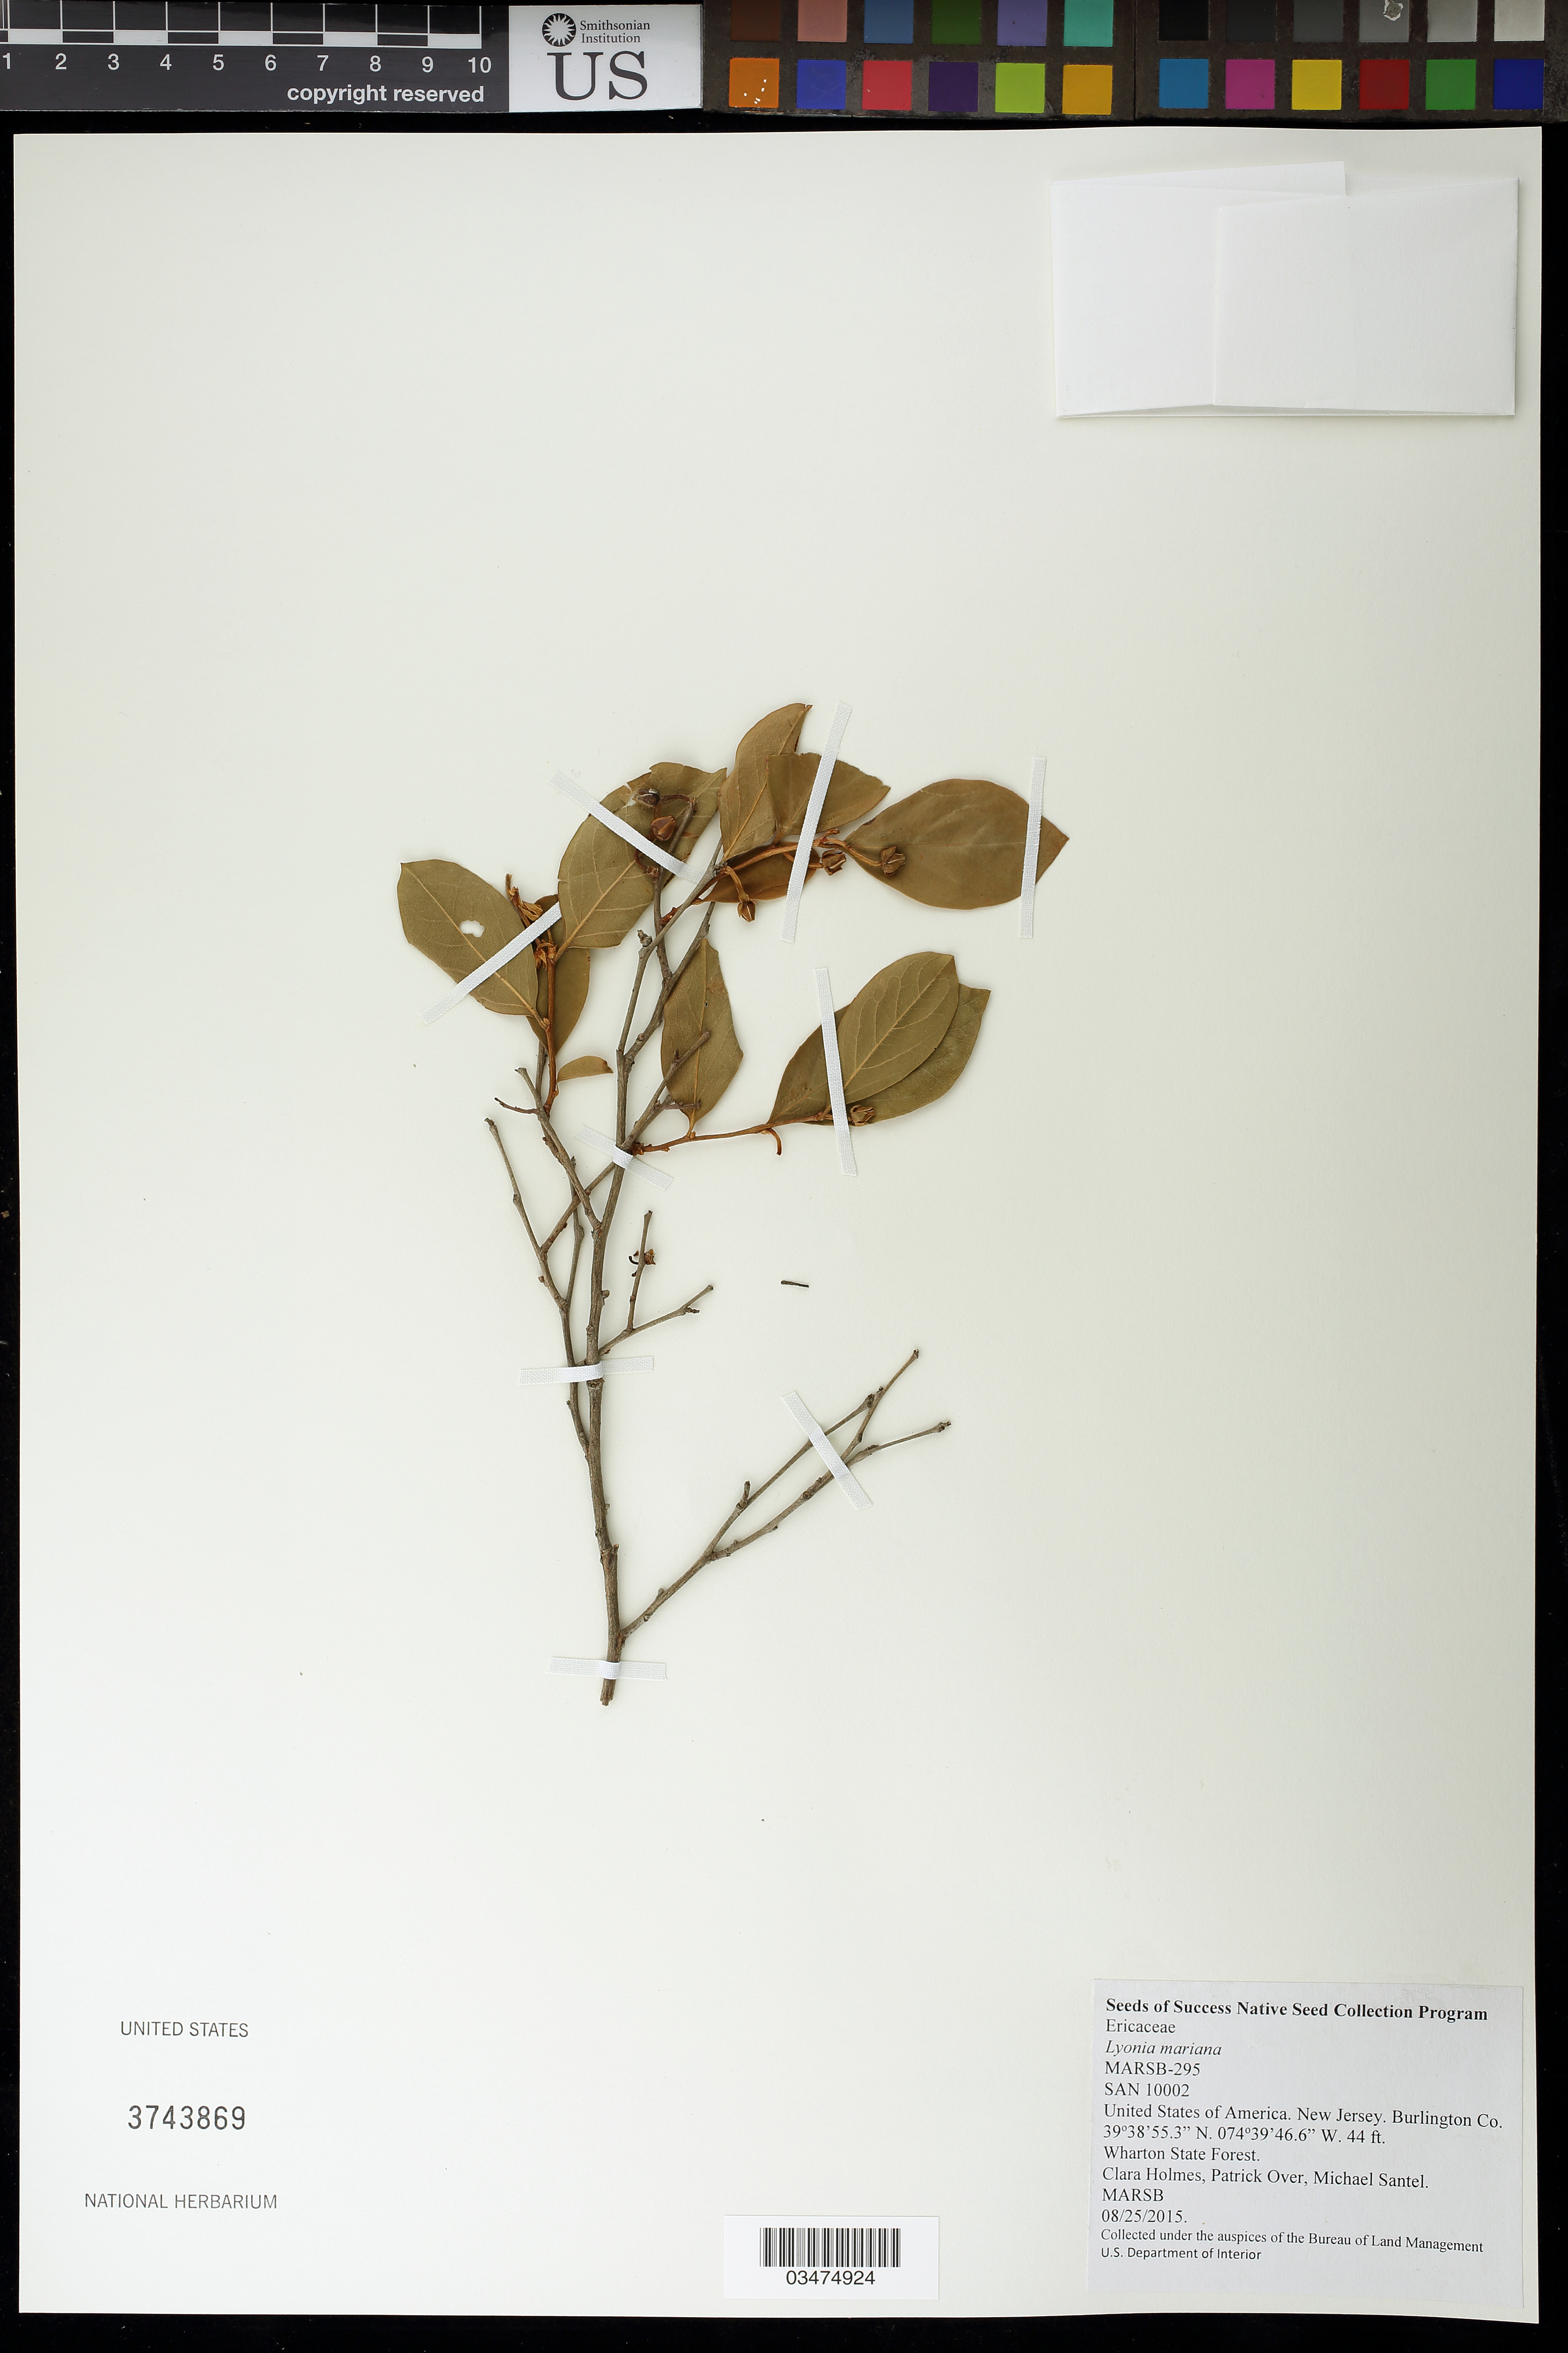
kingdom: Plantae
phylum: Tracheophyta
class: Magnoliopsida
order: Ericales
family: Ericaceae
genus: Lyonia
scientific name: Lyonia mariana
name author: (L.) D. Don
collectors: C. Holmes, P. Over & M. Santel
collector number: MARSB-295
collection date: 2015-08-25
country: United States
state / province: New Jersey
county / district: Burlington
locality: Wharton State Forest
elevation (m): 13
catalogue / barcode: US 3743869